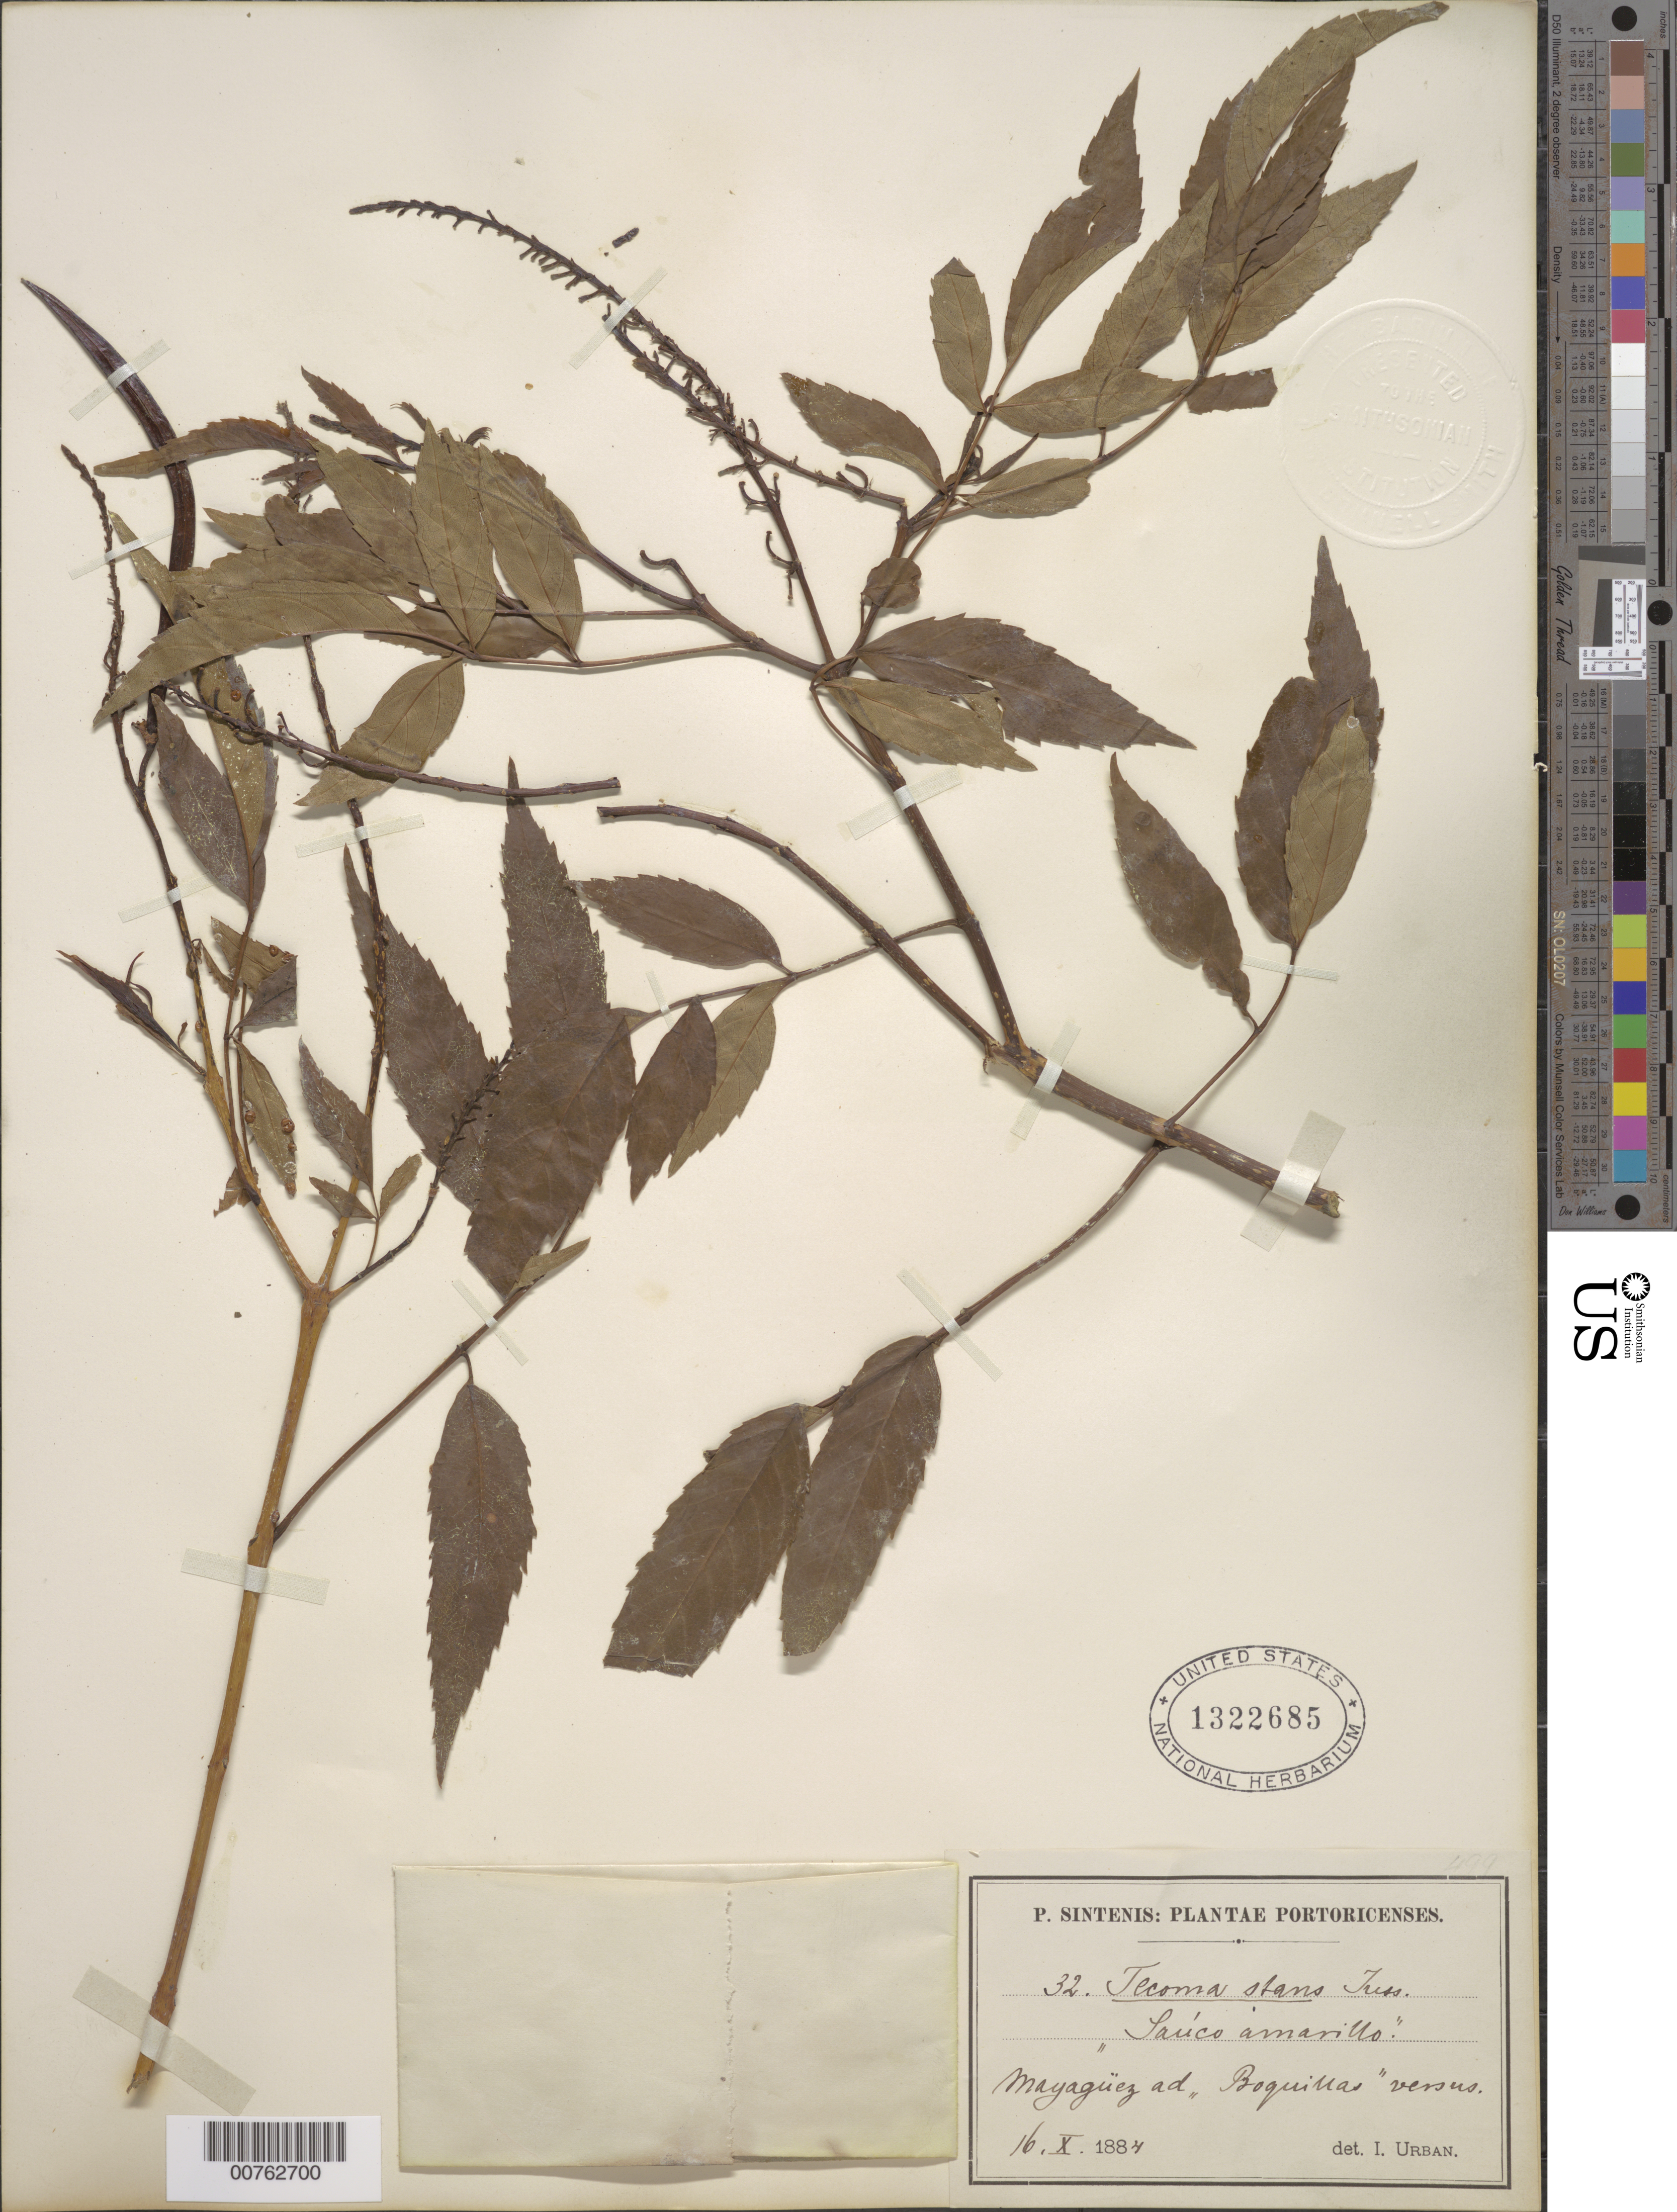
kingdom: Plantae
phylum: Tracheophyta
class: Magnoliopsida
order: Lamiales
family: Bignoniaceae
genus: Tecoma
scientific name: Tecoma stans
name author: (L.) Juss. ex Kunth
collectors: P. Sintenis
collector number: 32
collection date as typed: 16 Oct 1884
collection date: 1884-10-16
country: Puerto Rico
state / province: Mayagüez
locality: Mayaguez, ad Boquillas versus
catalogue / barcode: US 1322685